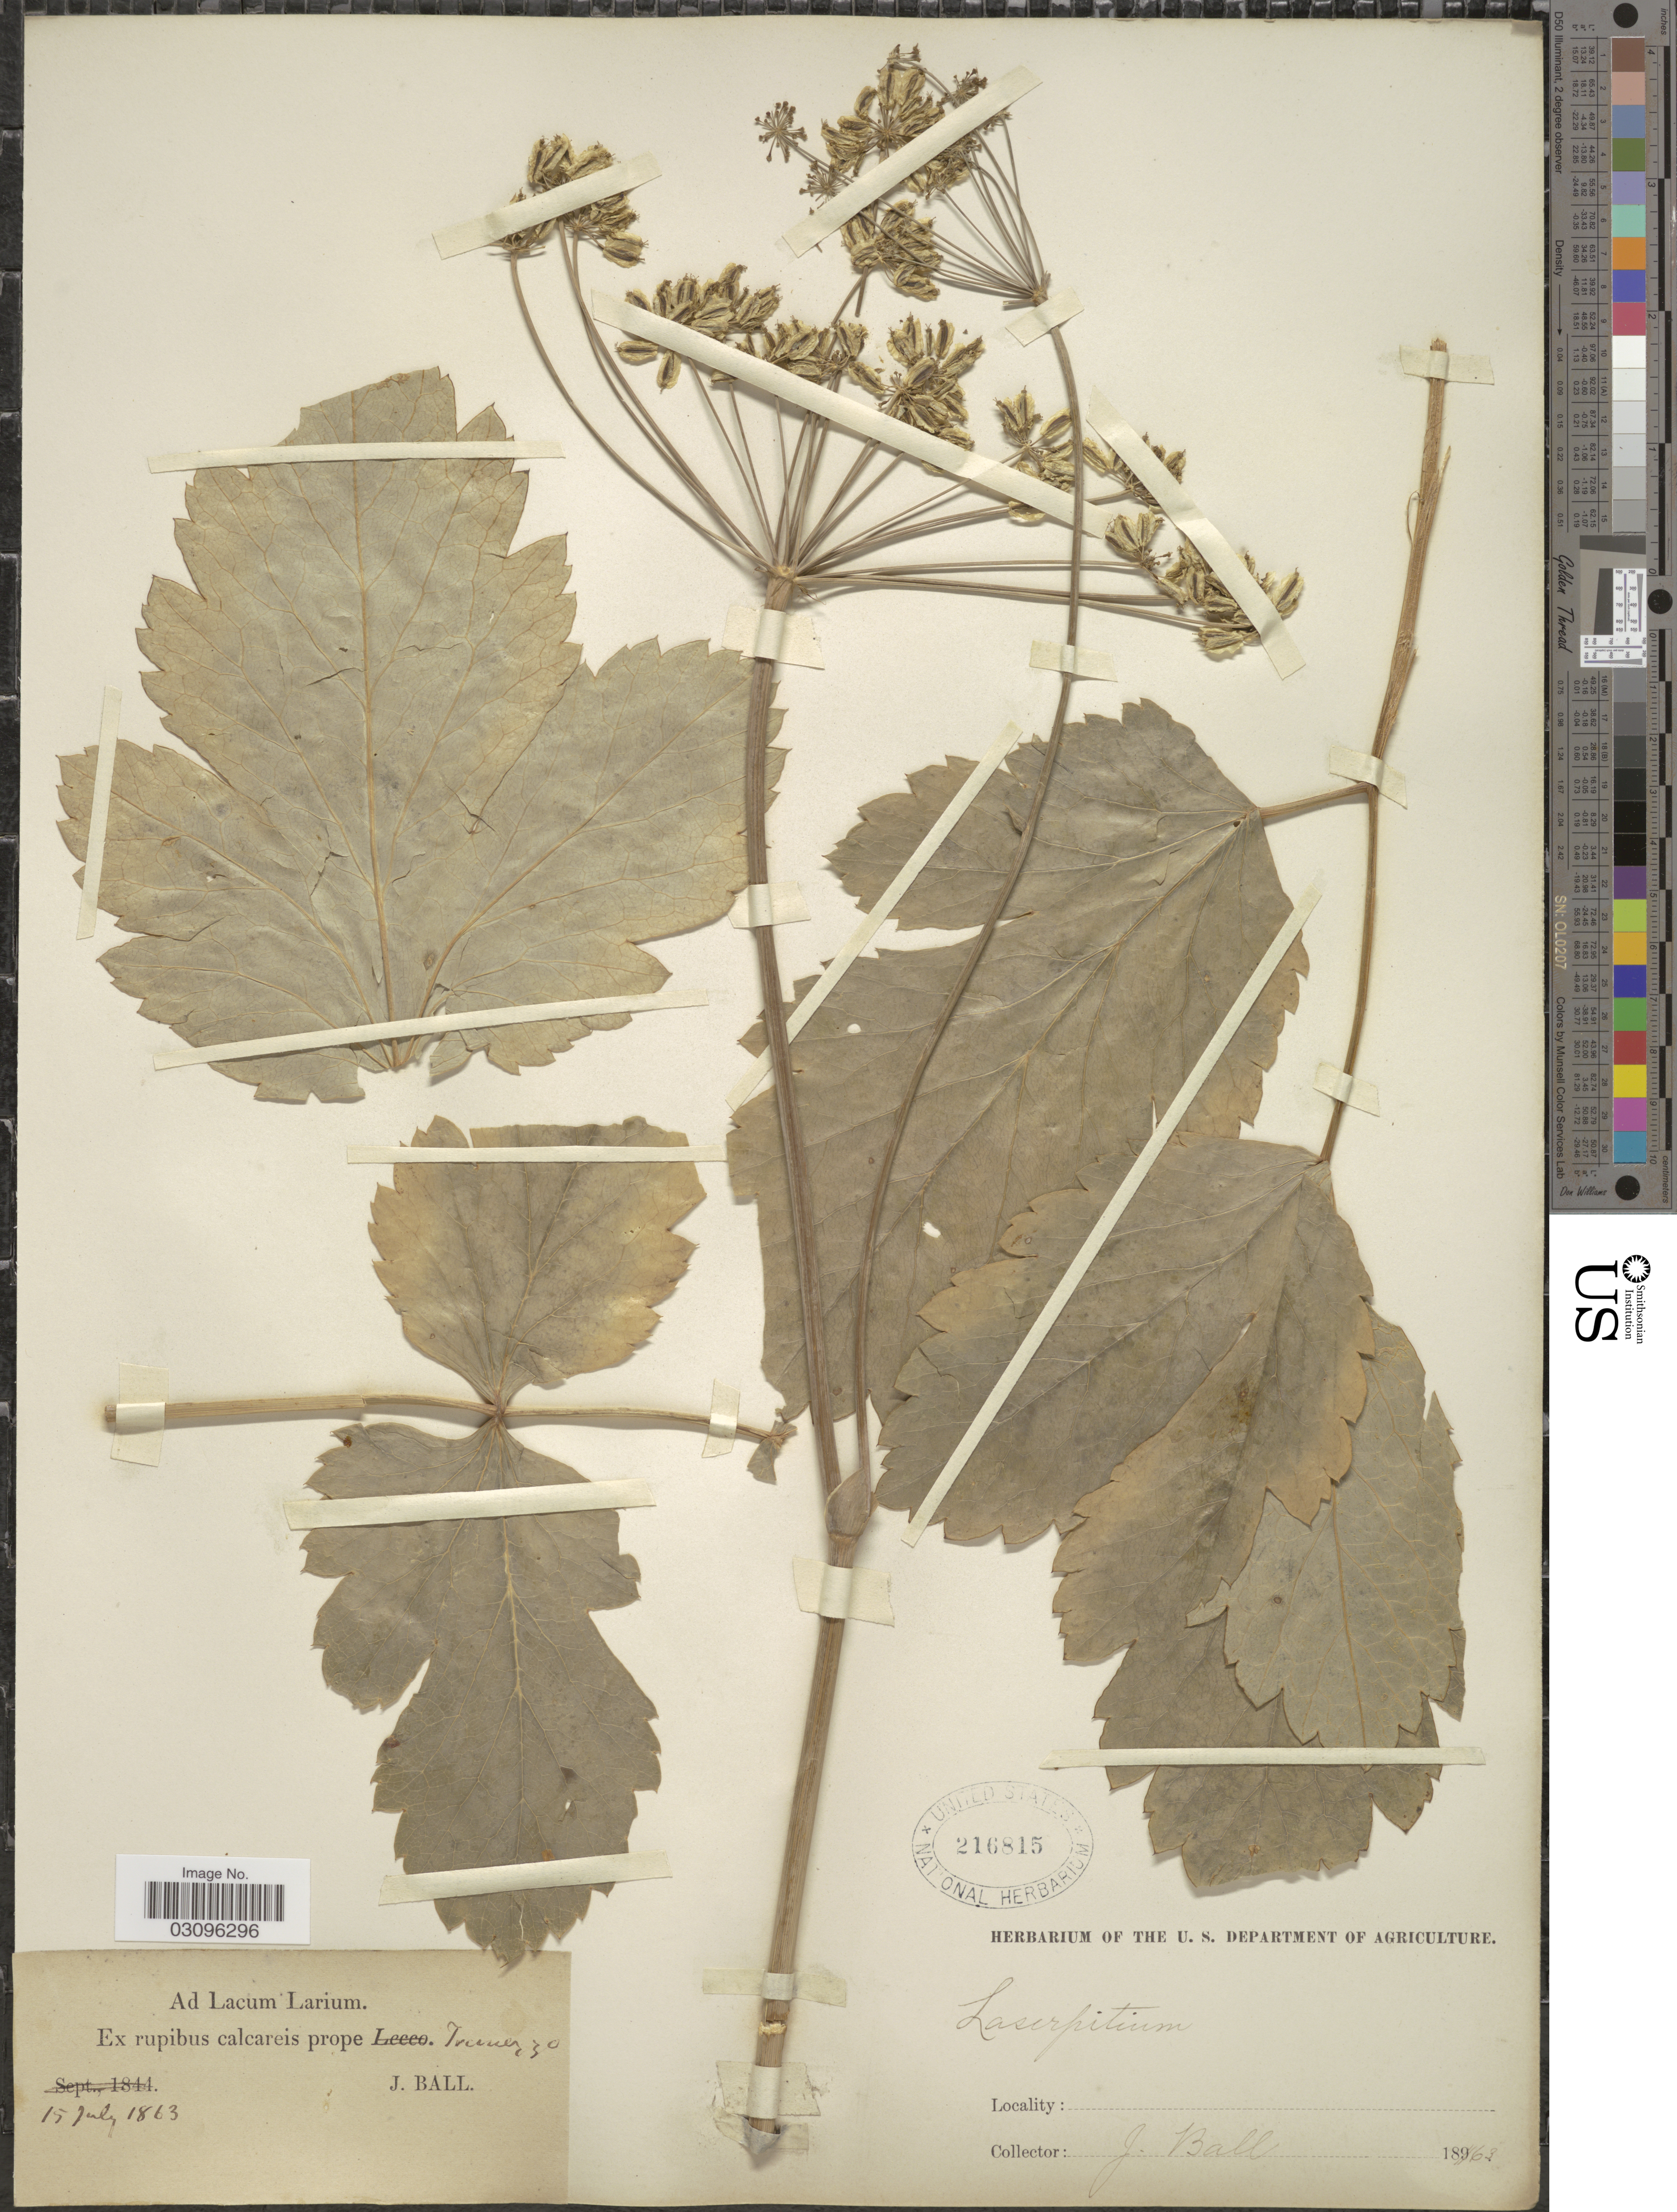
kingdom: Plantae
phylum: Tracheophyta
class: Magnoliopsida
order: Apiales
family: Apiaceae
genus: Laserpitium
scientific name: Laserpitium sp.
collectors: J. Ball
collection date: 1863-07-15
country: Italy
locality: Ex rupibus calcareis prope Trunezzo.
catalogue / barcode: US 216815